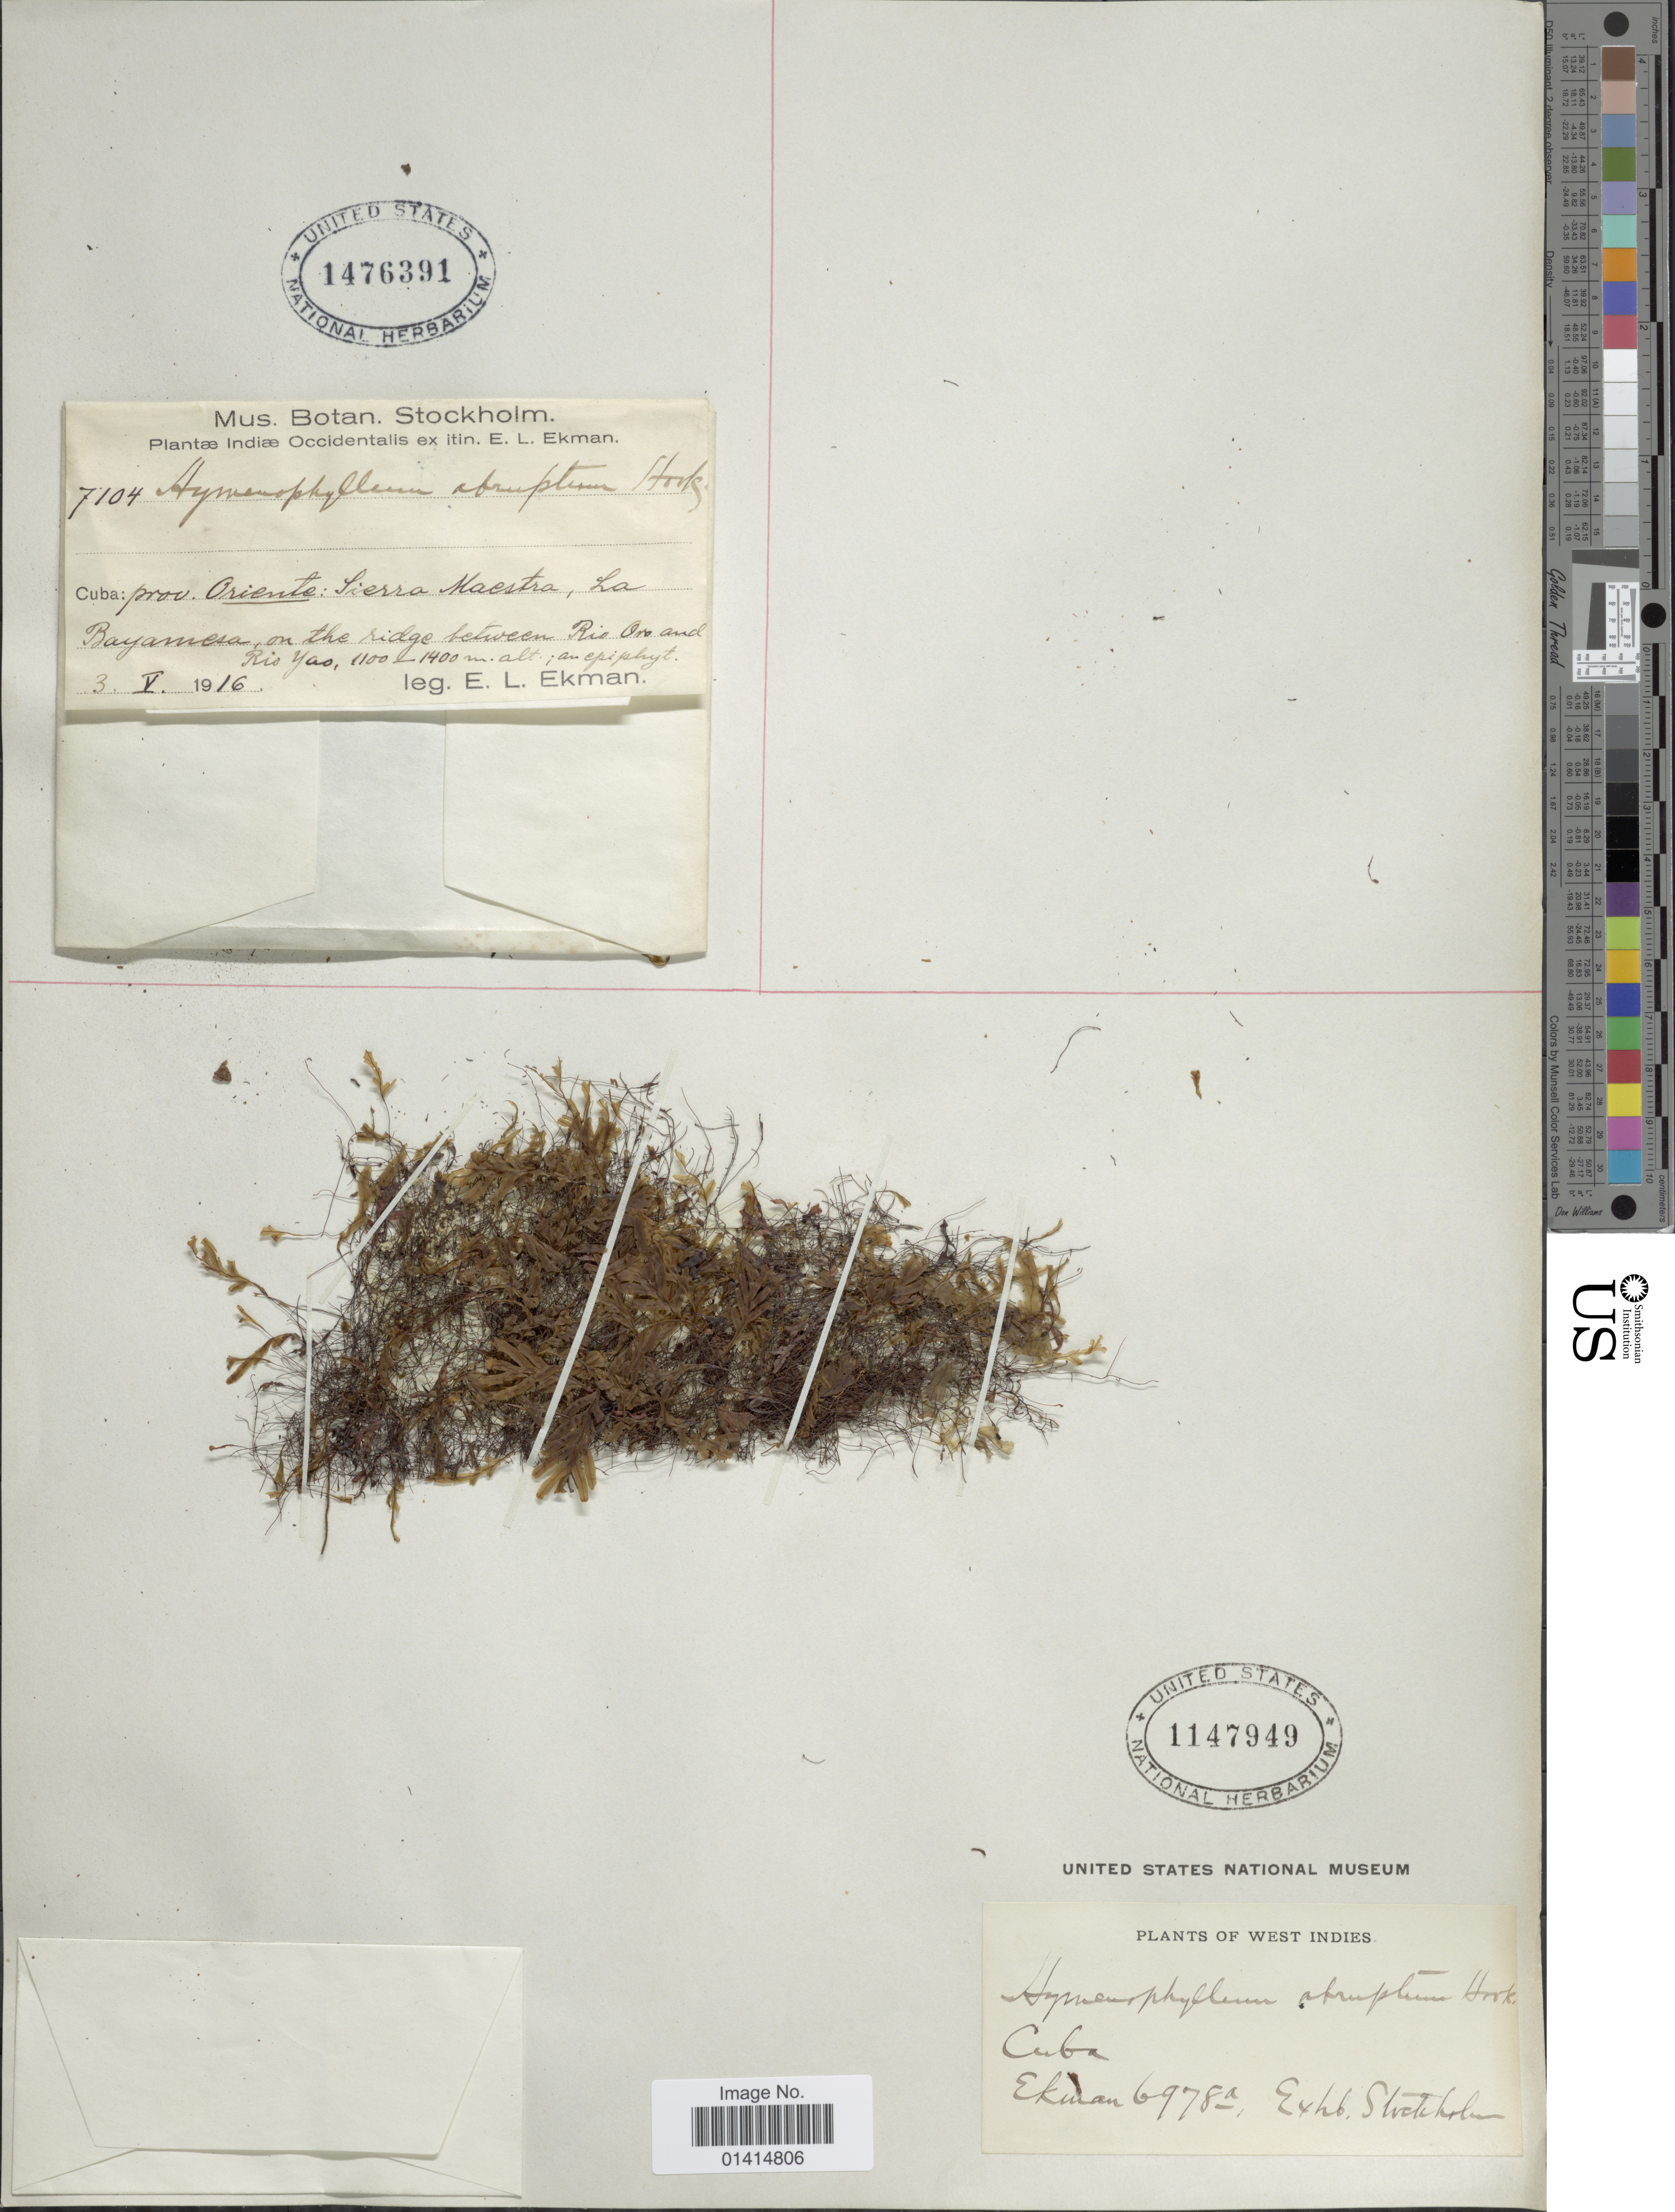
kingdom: Plantae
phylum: Tracheophyta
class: Polypodiopsida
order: Hymenophyllales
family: Hymenophyllaceae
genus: Hymenophyllum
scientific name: Hymenophyllum abruptum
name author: Hook.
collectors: E. L. Ekman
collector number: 7104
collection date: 1916-05-03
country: Cuba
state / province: Oriente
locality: Sierra Maestre, La Bayamesa, on the ridge between Rio Oro and Rio Yao.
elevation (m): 1100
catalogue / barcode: US 1476391-2